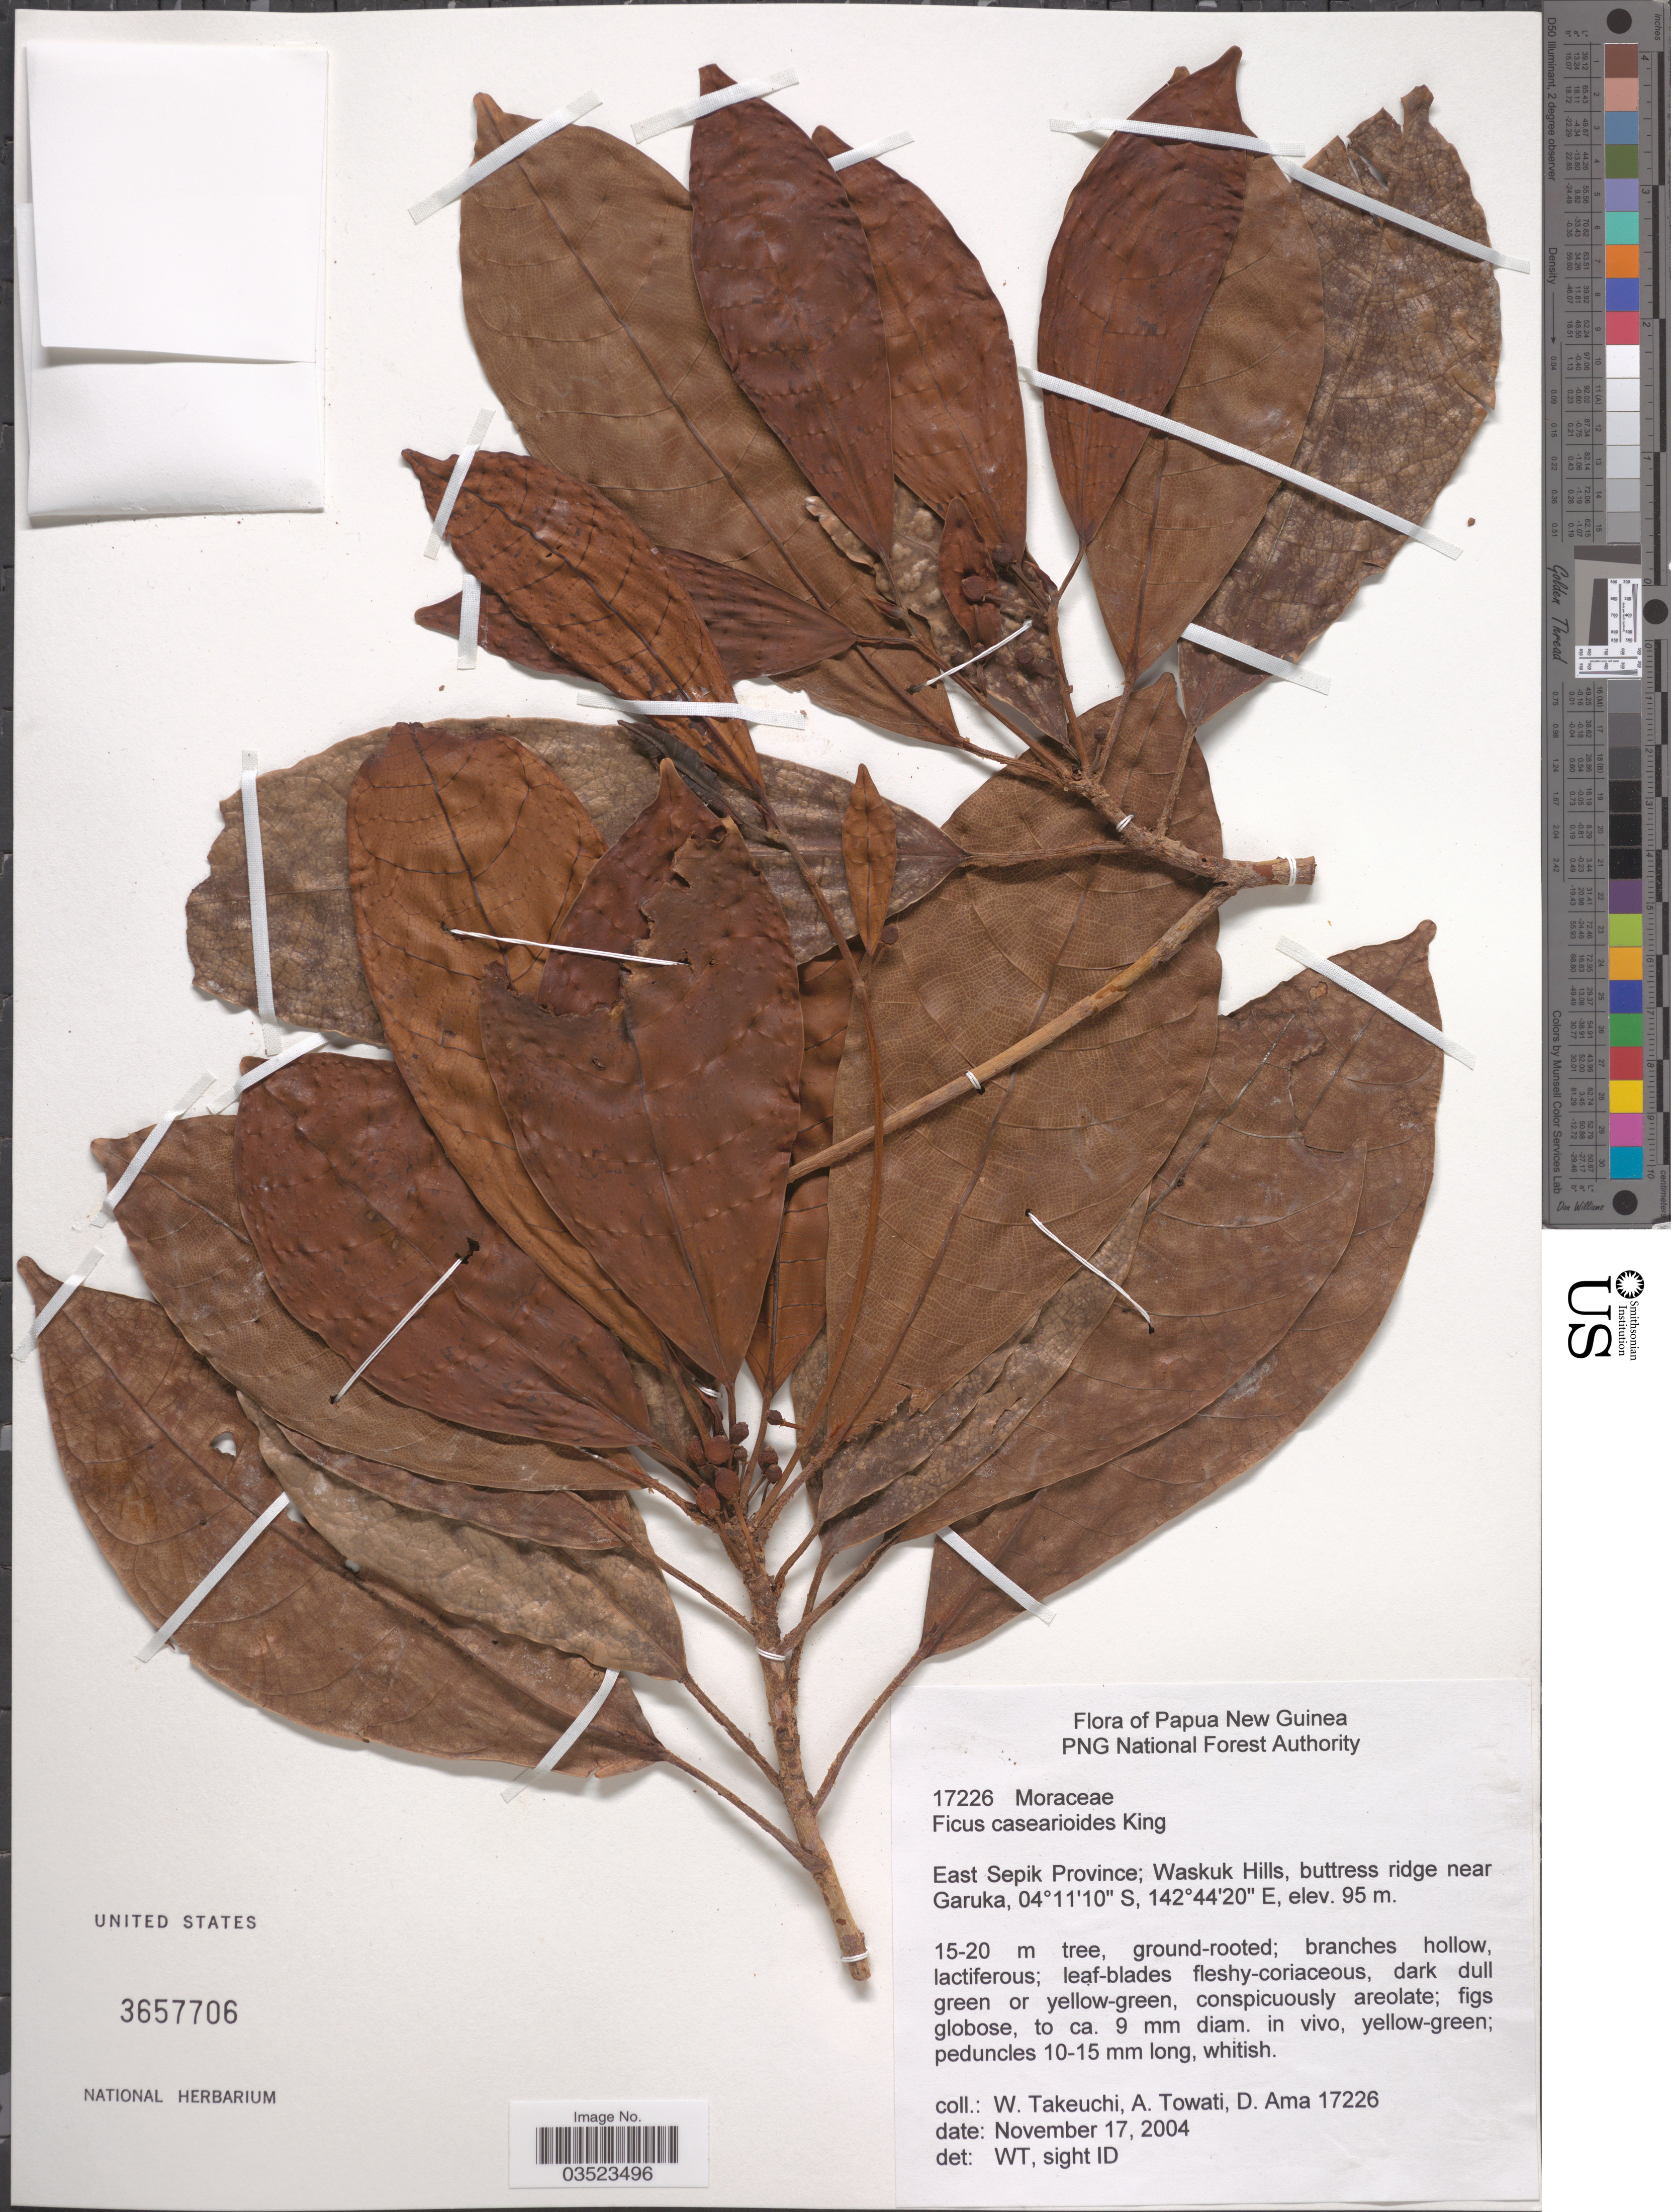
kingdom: Plantae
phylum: Tracheophyta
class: Magnoliopsida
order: Rosales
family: Moraceae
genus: Ficus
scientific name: Ficus casearioides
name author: King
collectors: W. Takeuchi, A. Towati & D. Ama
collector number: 17226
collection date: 2004-11-17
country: Papua New Guinea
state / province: East Sepik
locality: East Sepik Province; Waskuk Hills, buttress ridge near Garuka.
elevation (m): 95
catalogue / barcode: US 3657706